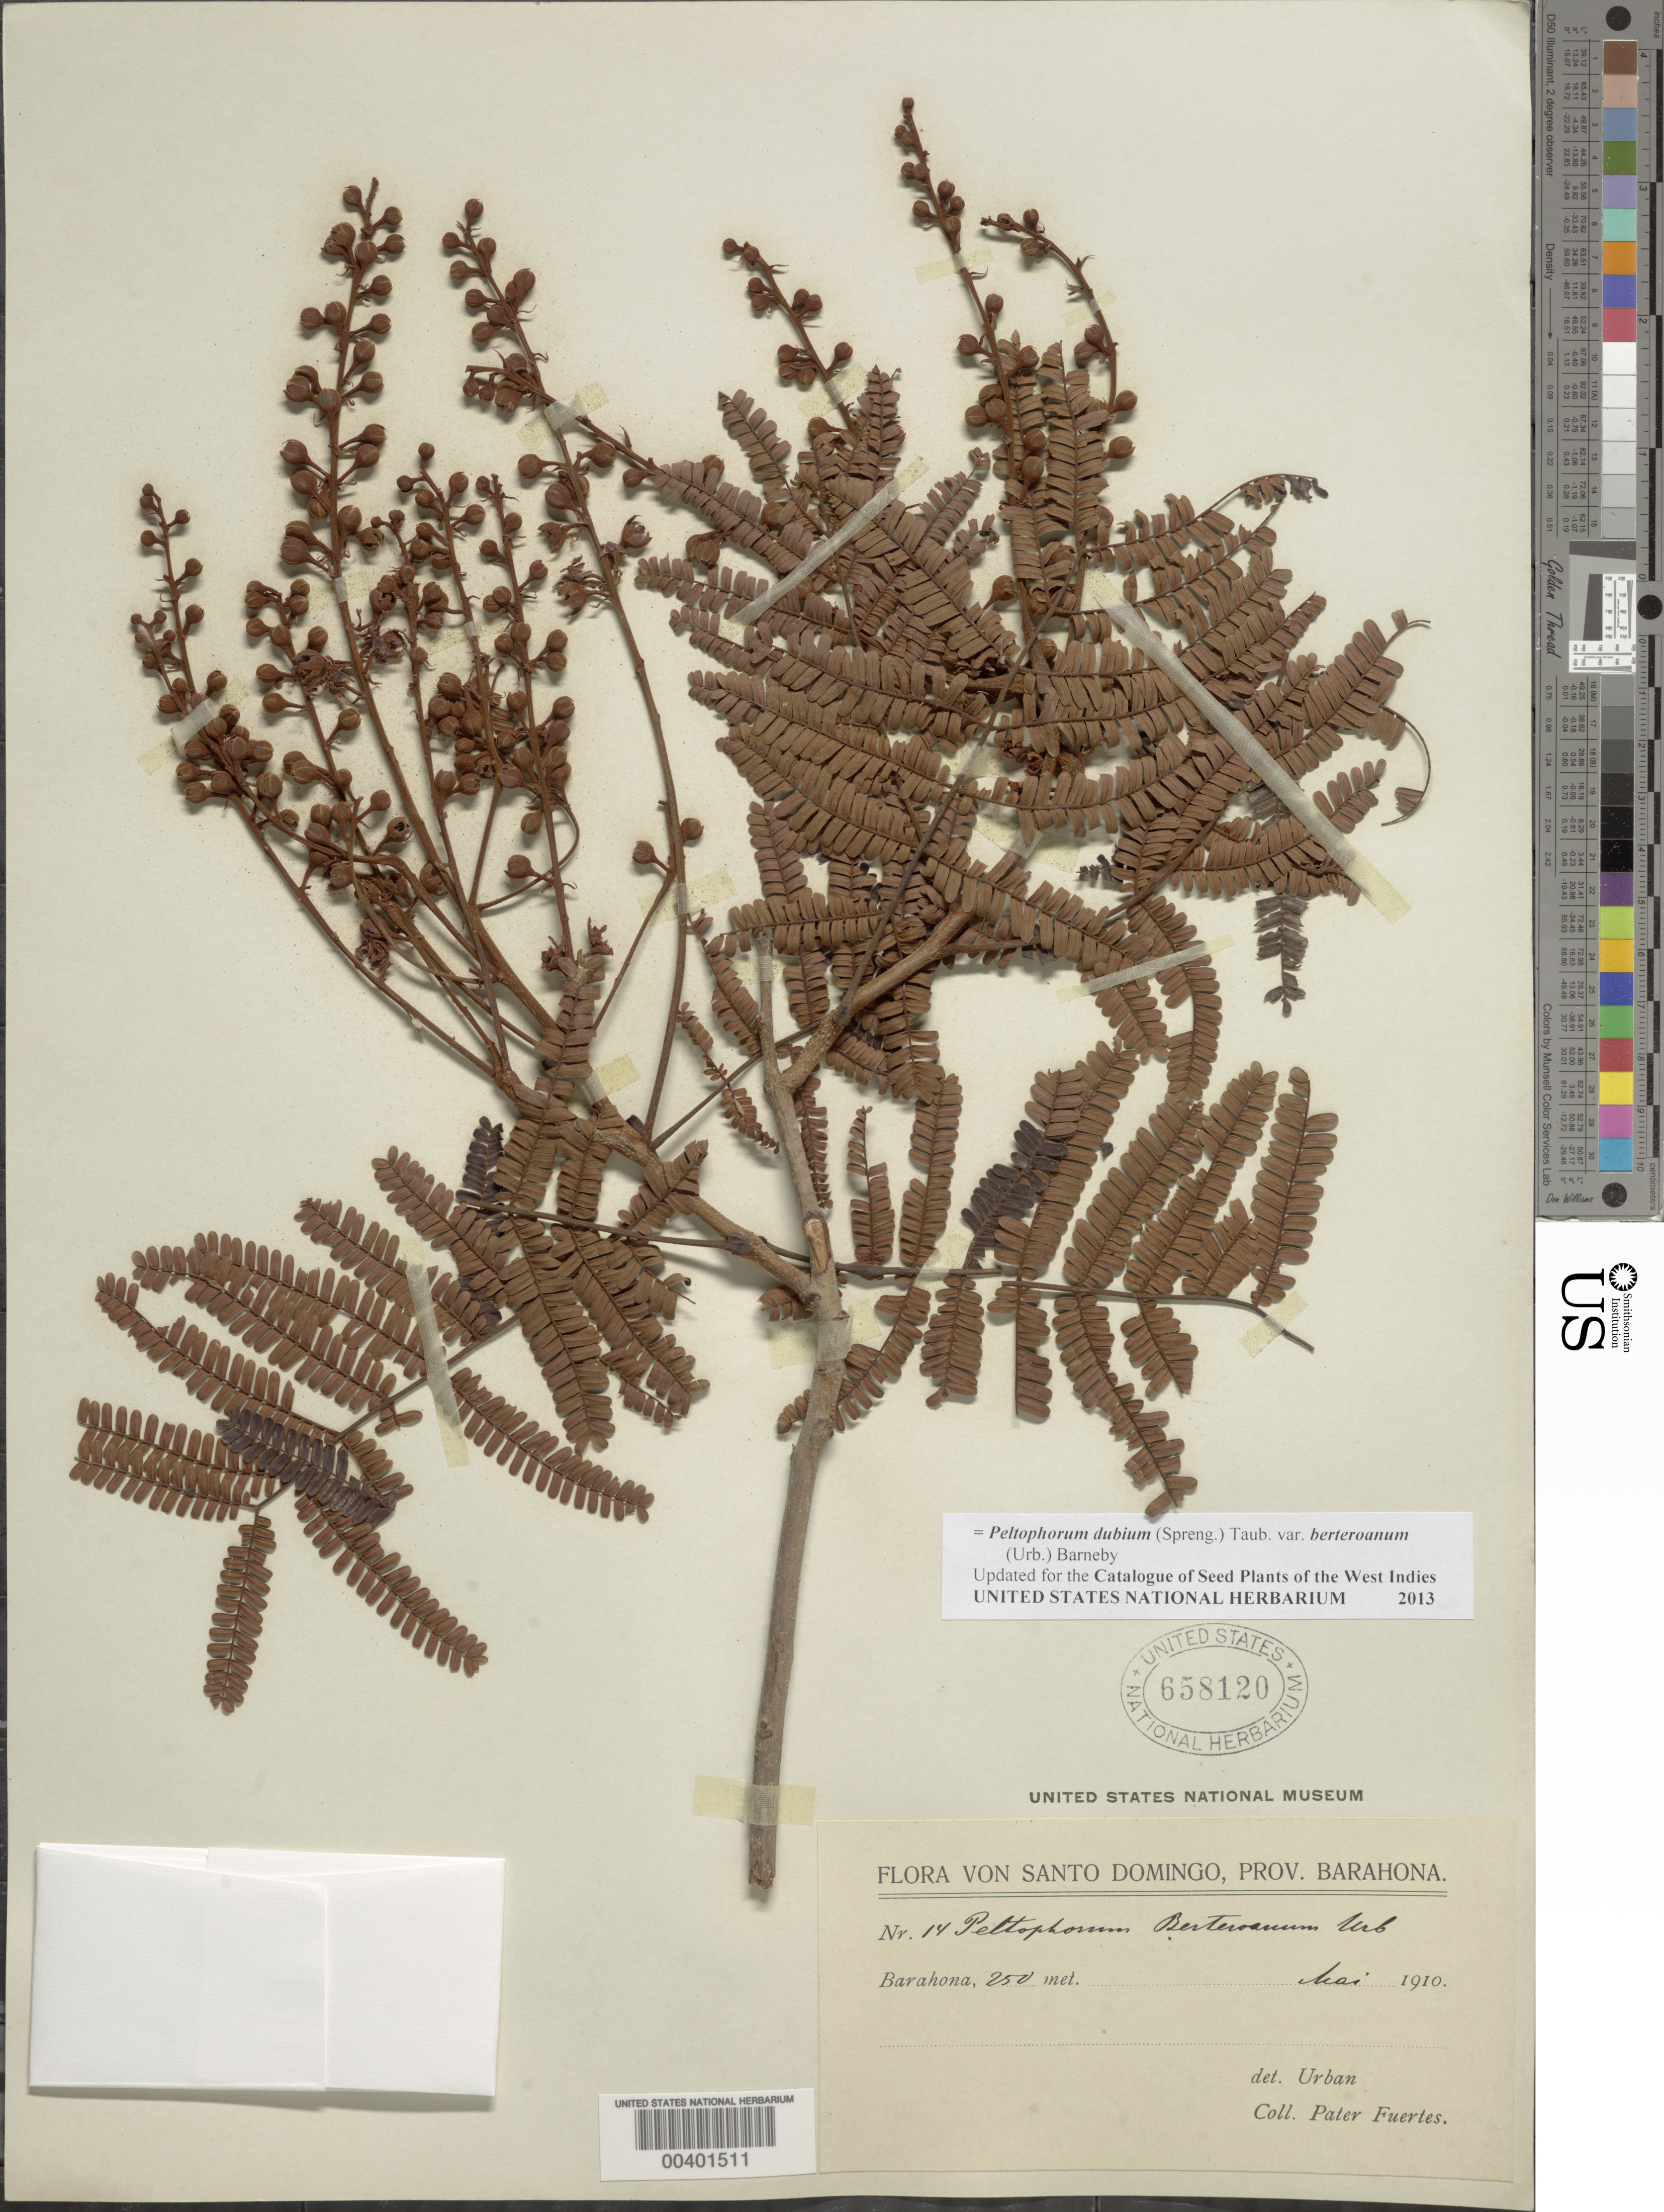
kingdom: Plantae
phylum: Tracheophyta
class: Magnoliopsida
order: Fabales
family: Fabaceae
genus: Peltophorum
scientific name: Peltophorum dubium var. berteroanum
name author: (Urb.) Barneby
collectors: M. D. Fuertes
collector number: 14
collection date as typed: May 1910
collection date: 1910-05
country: Dominican Republic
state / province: Barahona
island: Hispaniola Island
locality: Barahona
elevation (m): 250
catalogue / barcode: US 658120